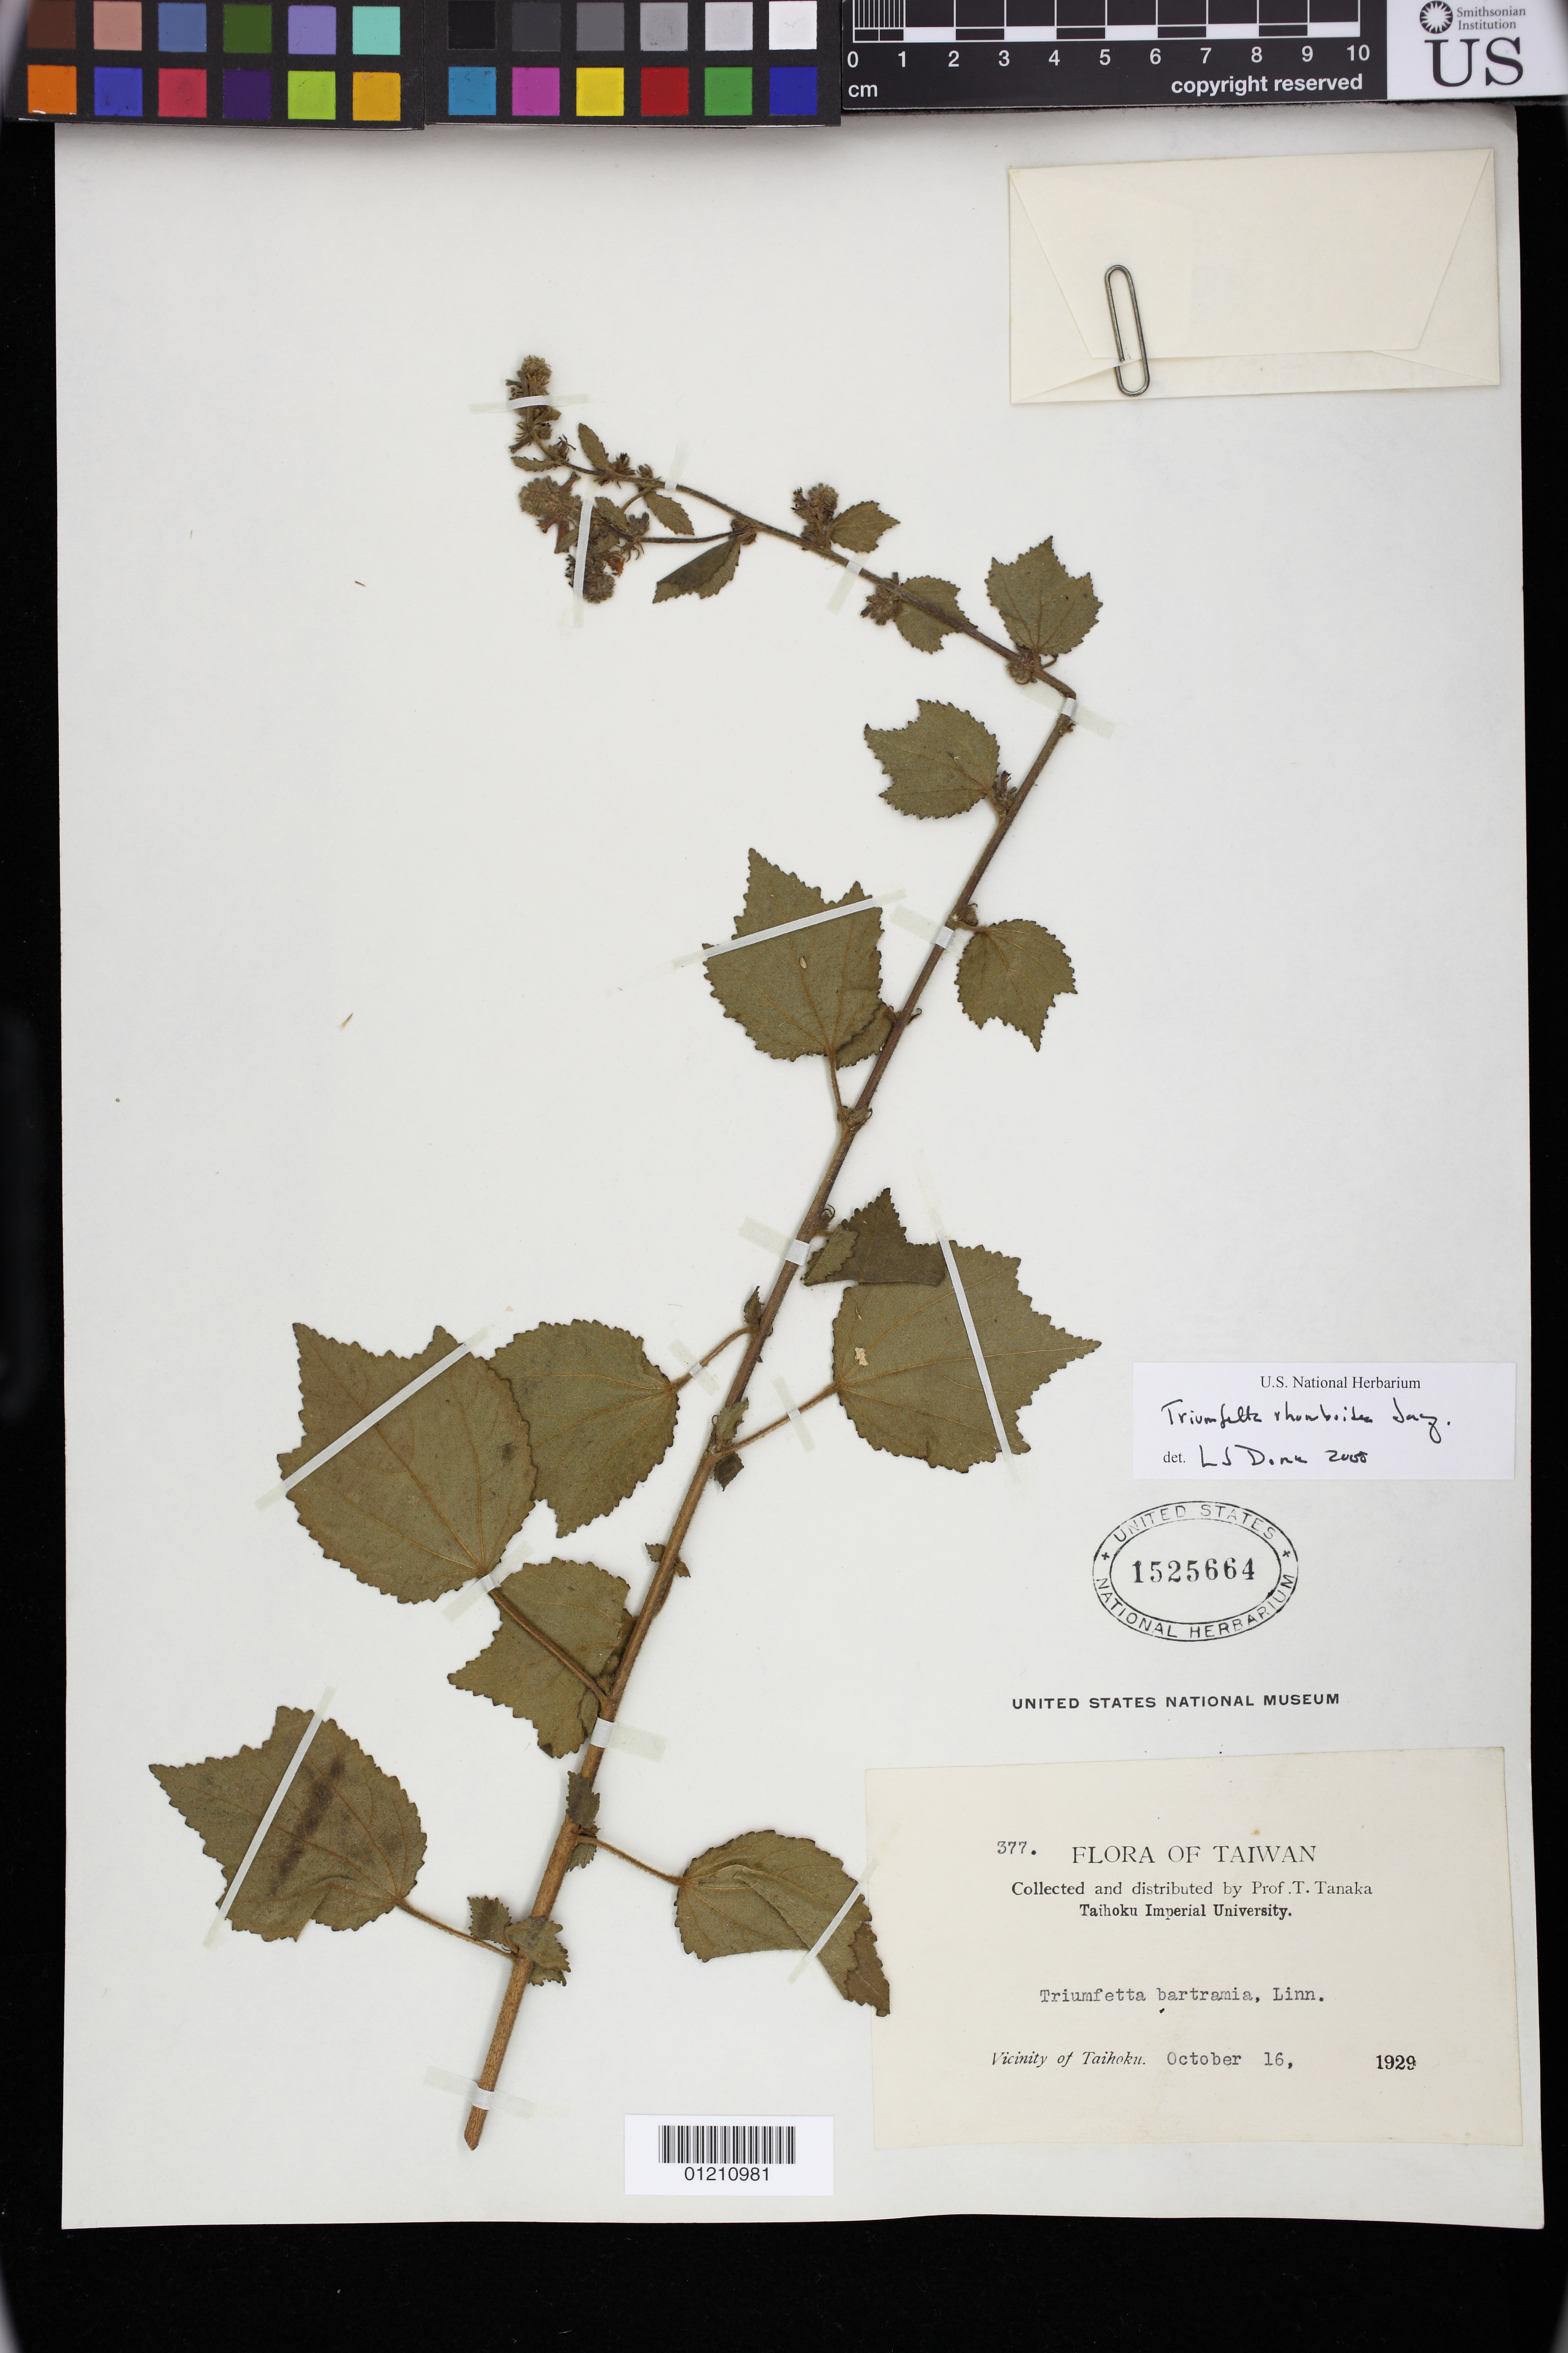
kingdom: Plantae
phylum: Tracheophyta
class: Magnoliopsida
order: Malvales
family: Malvaceae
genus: Triumfetta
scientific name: Triumfetta rhomboidea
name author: Jacq.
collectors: T. Tanaka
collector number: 377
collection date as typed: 16 Oct 1929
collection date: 1929-10-16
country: Taiwan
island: Taiwan [Formosa]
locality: Taiwan: Vicinity of Taihoku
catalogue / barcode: US 1525664